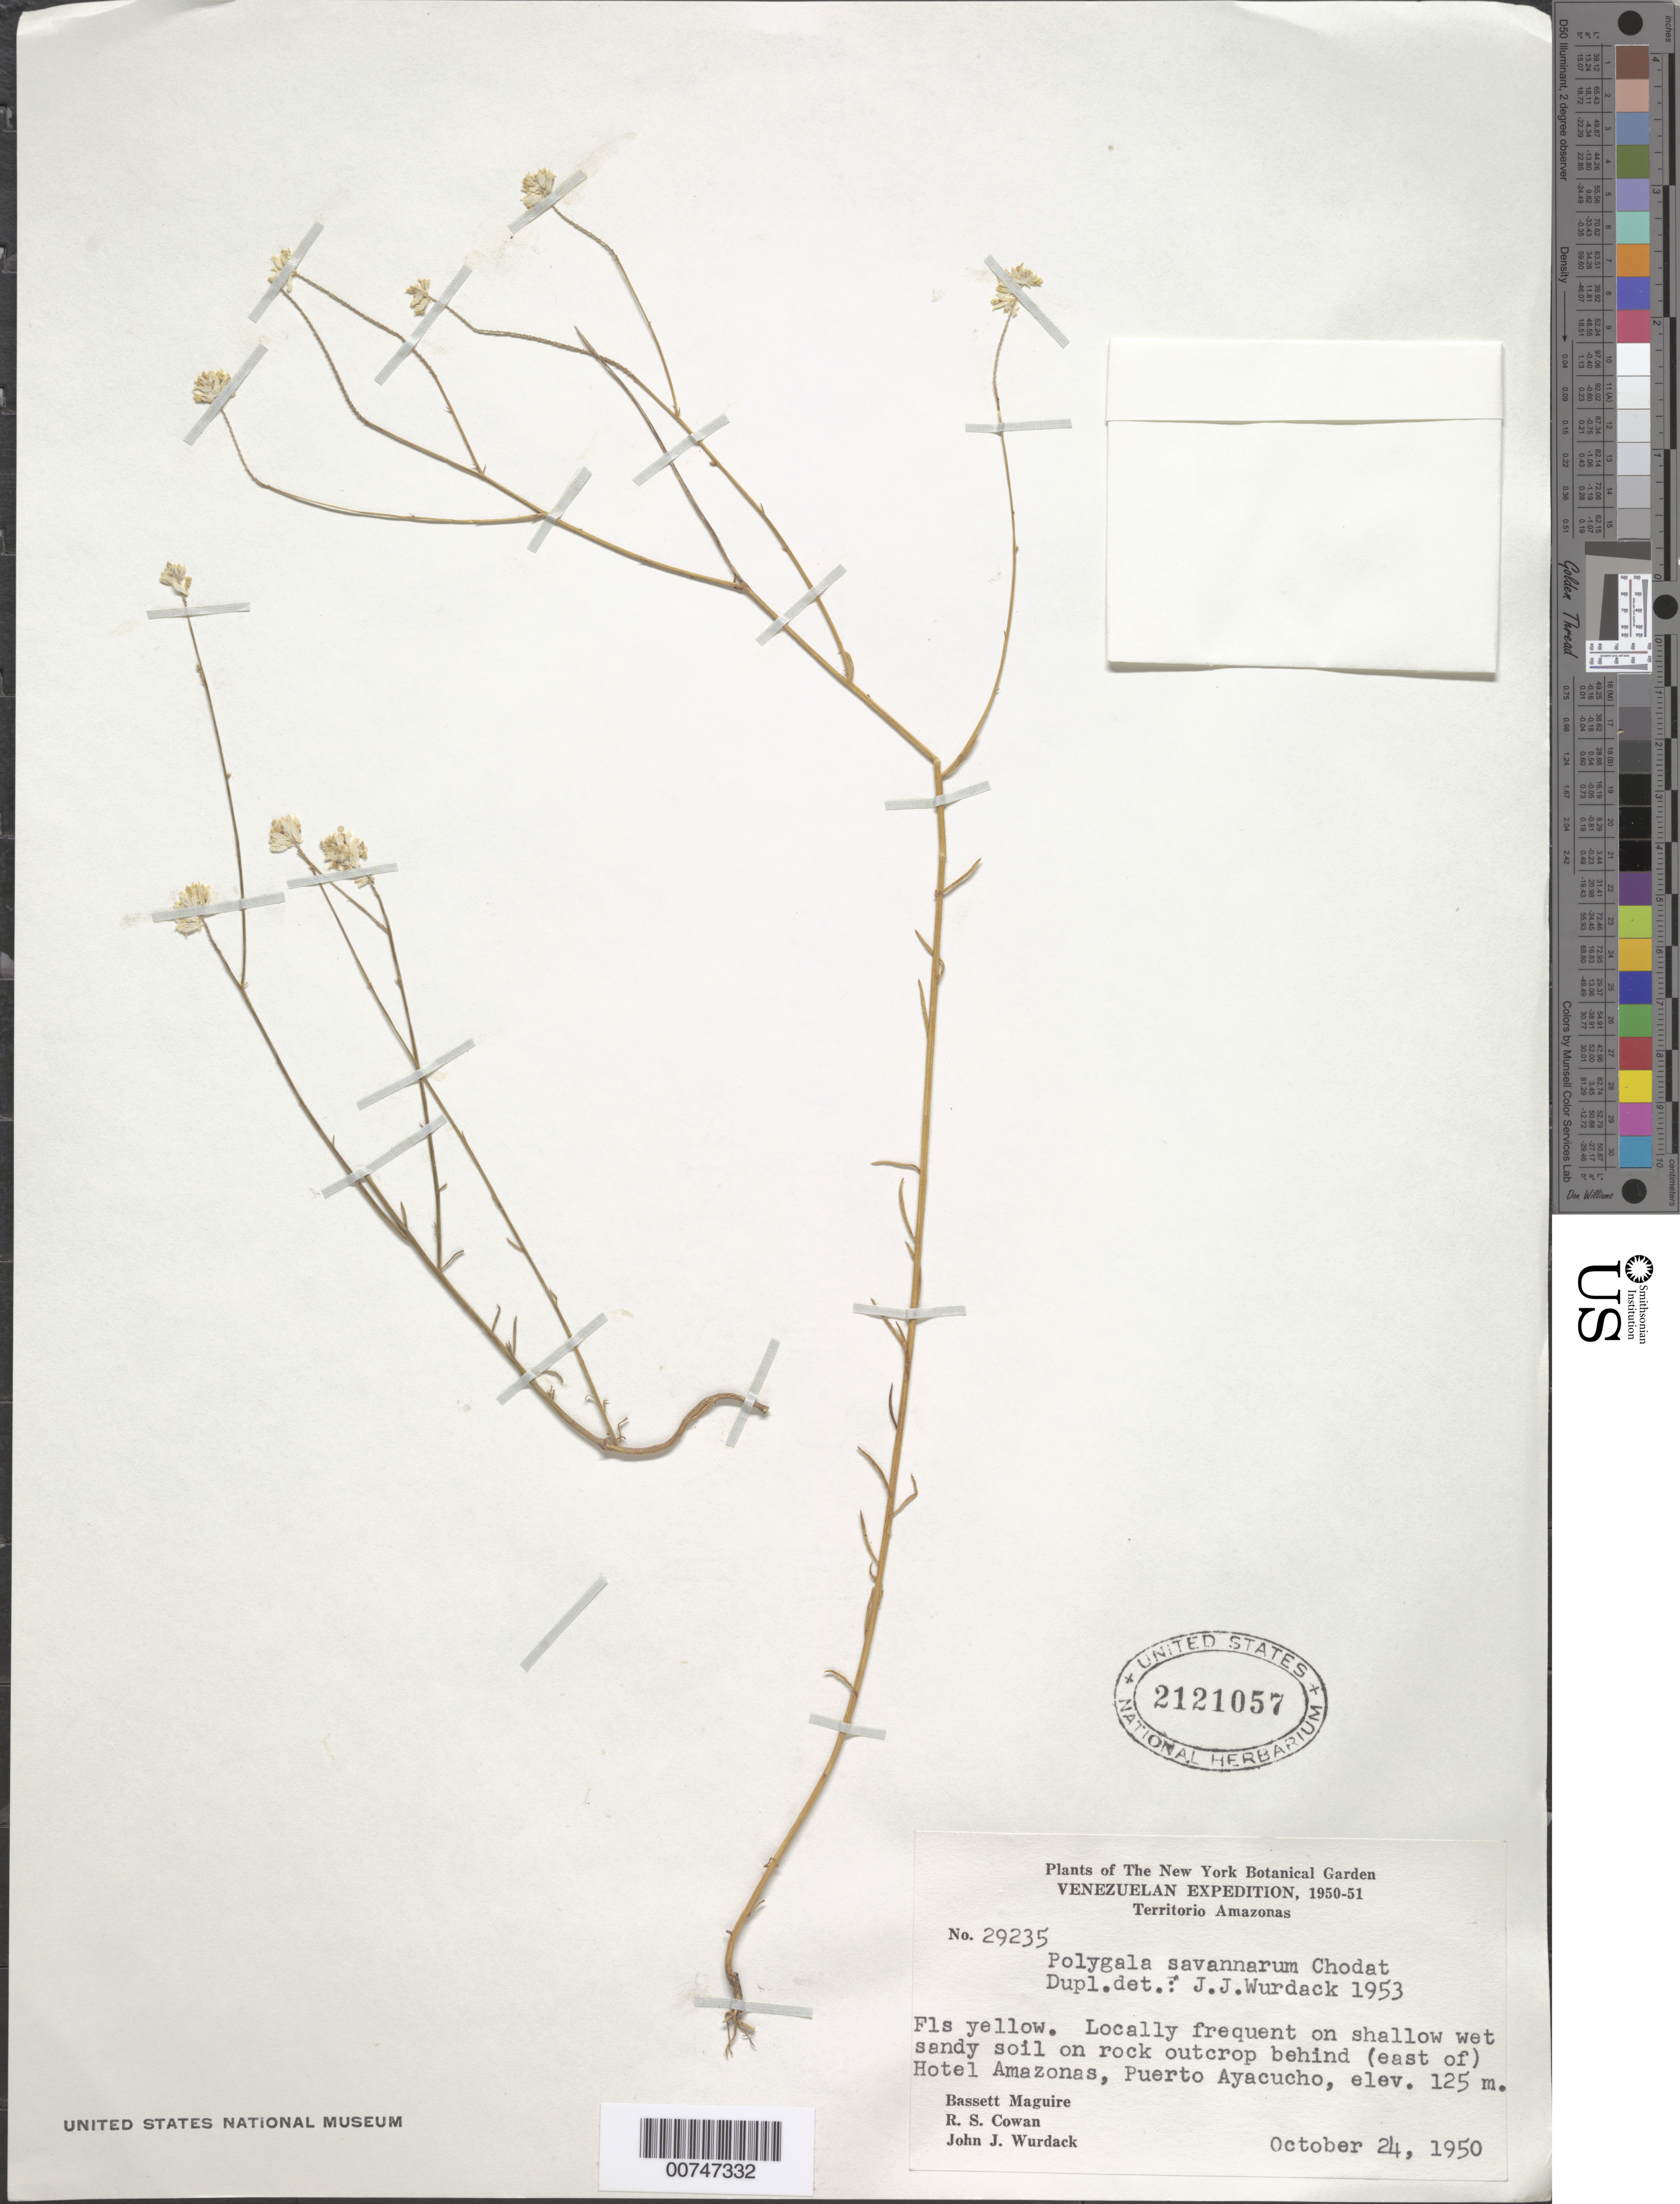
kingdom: Plantae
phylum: Tracheophyta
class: Magnoliopsida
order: Fabales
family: Polygalaceae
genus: Polygala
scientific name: Polygala savannarum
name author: Chodat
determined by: Wurdack, John J., (US), US (UNITED STATES)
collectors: B. Maguire, R. S. Cowan & J. J. Wurdack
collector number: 29235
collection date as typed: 24 October 1850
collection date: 1850-10-24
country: Venezuela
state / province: Amazonas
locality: Puerto Ayacucho, behind (E of) Hotel Amazonas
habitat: Shallow wet sandy soil on rock outcrop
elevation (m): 150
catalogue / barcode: US 2121057